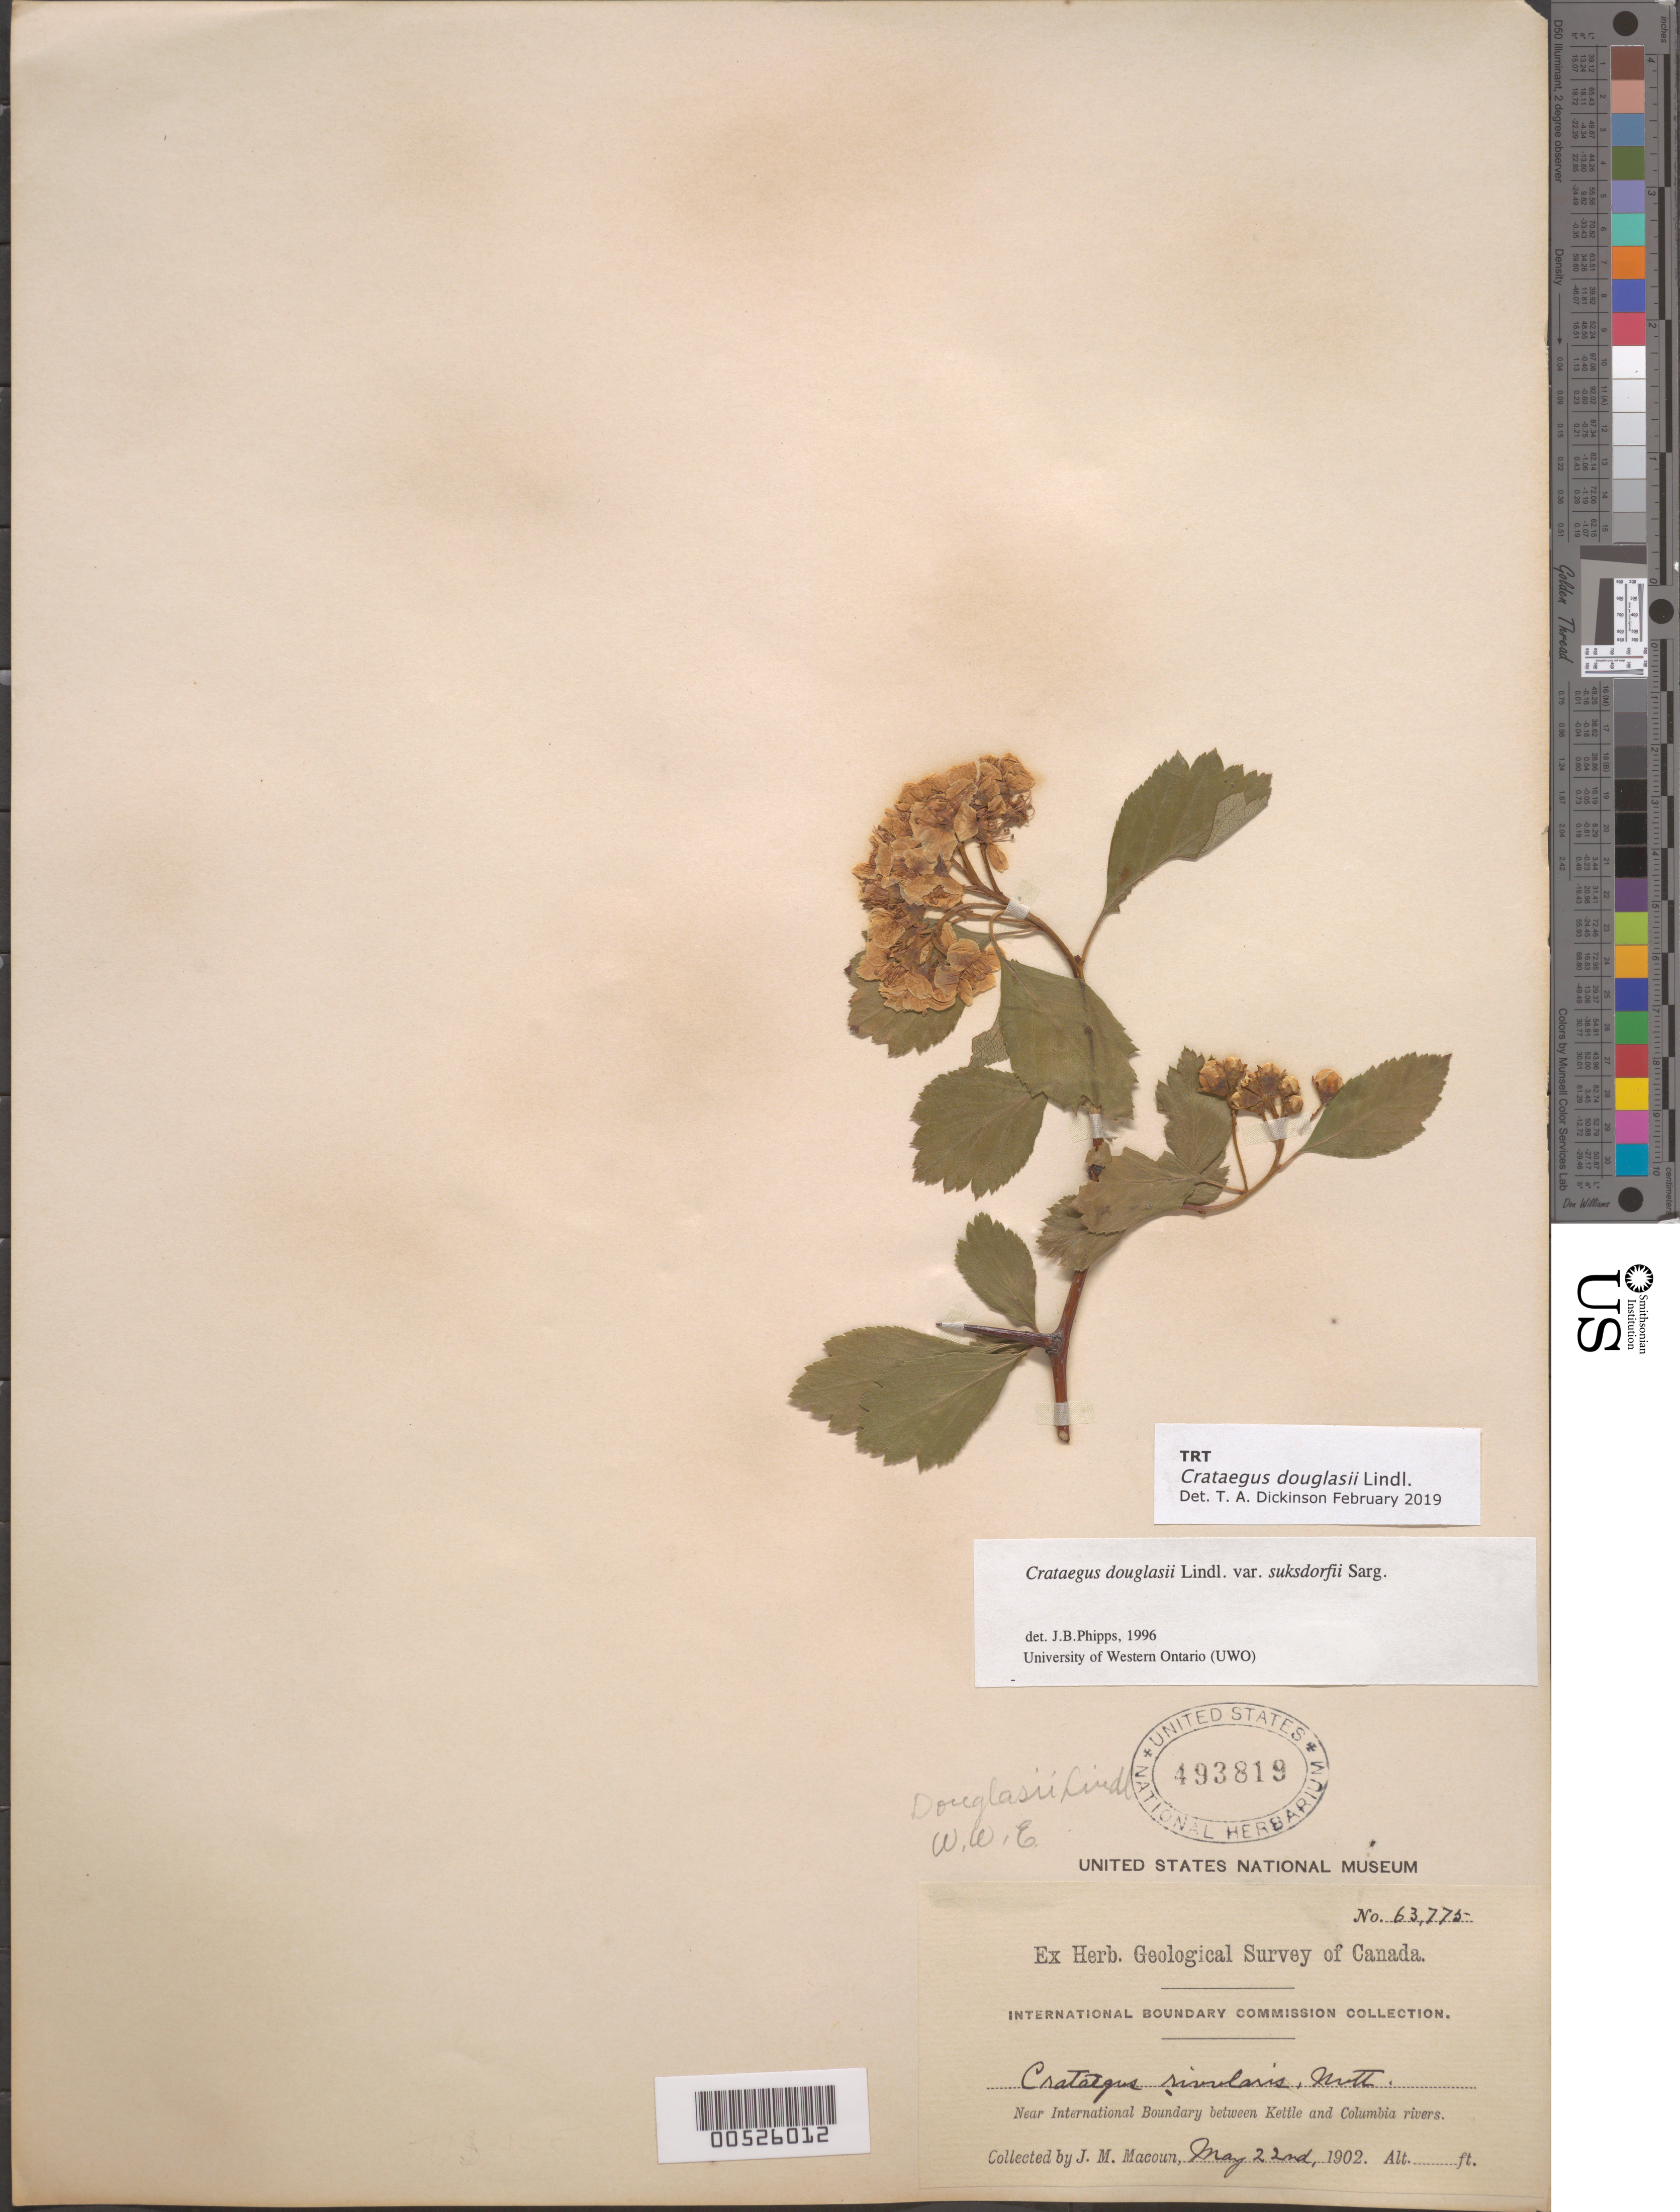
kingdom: Plantae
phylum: Tracheophyta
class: Magnoliopsida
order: Rosales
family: Rosaceae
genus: Crataegus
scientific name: Crataegus douglasii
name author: Lindl.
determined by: Dickinson, Timothy A., Assistant Curator (TRT), University of Toronto (CANADA)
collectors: J. M. Macoun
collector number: ex herb. 63775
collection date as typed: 22 May 1902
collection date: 1902-05-22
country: Canada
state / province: British Columbia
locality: Near international boundary between Kettle and Columbia Rivers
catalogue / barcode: US 493819